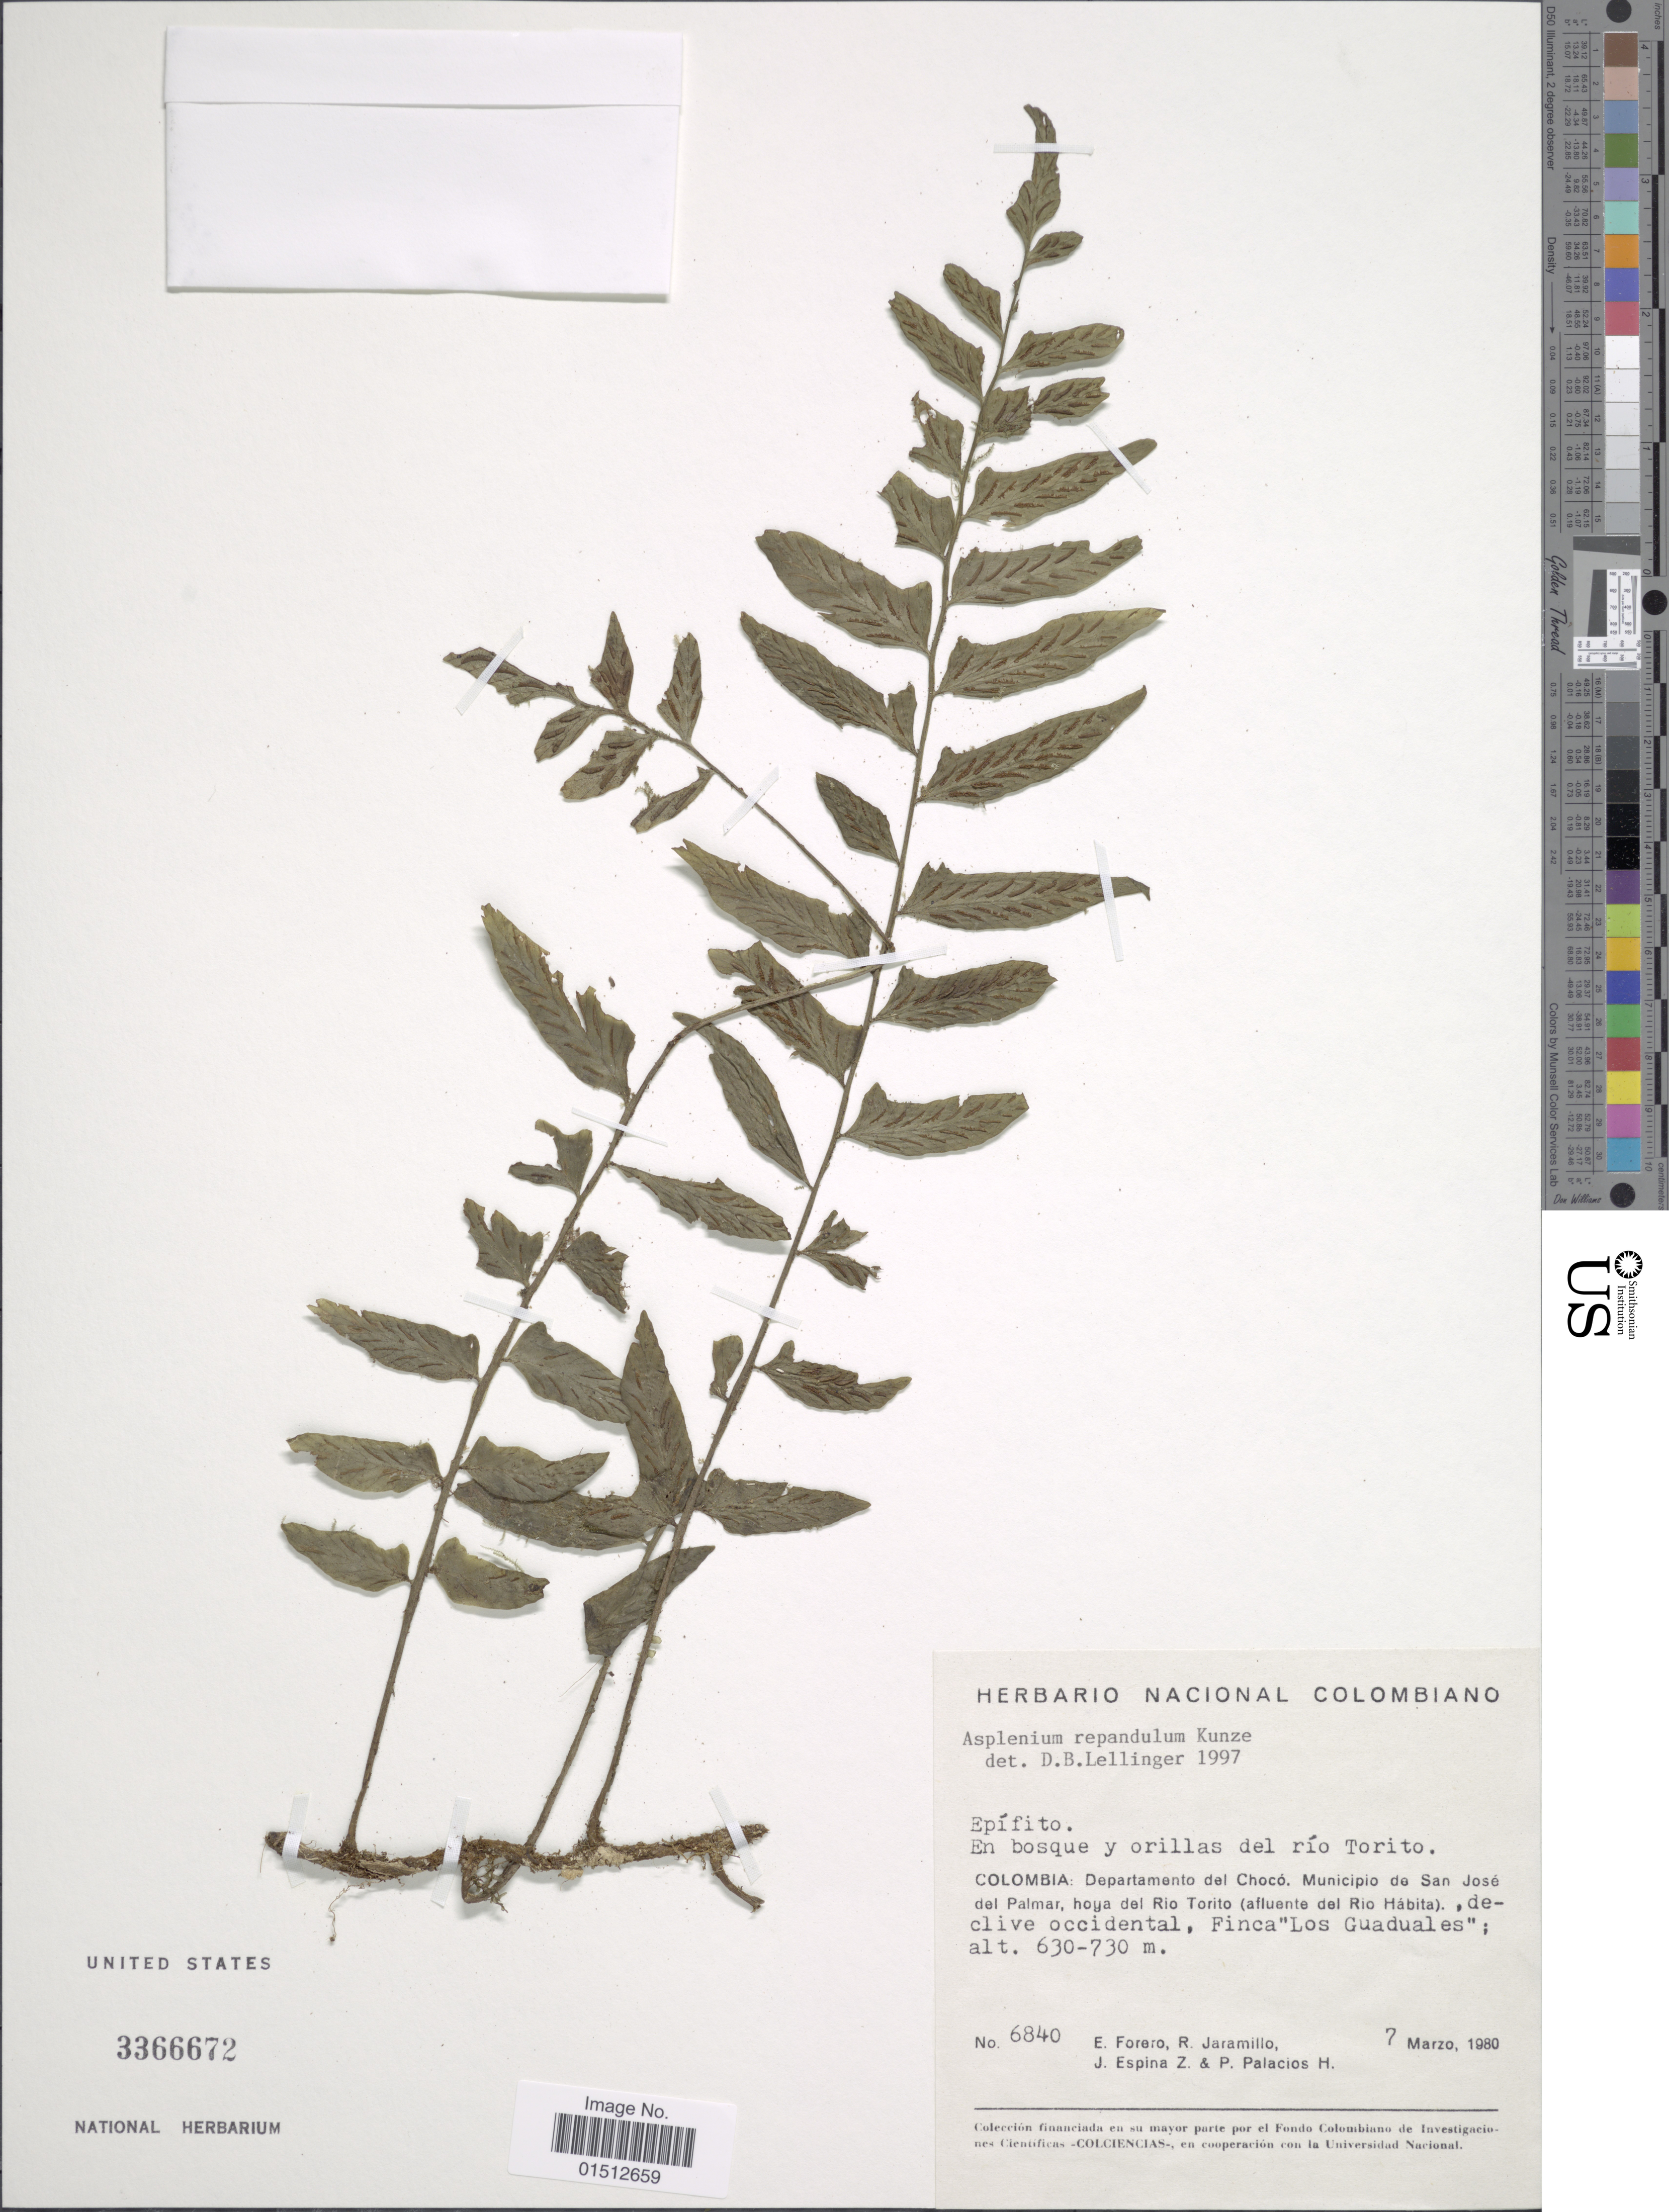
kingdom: Plantae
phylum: Tracheophyta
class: Polypodiopsida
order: Polypodiales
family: Aspleniaceae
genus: Asplenium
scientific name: Asplenium repandulum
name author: Kunze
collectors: E. Forero, R. Jaramillo M., J. Espina & P. Palacios H.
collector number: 6840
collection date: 1980-03-07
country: Colombia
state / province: Chocó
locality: Colombia: Departamento del Choco. Municipio de San Jose del Palmar, hoya del Rio Torito (afluente del Rio Habita), declive occidental, Finca "Los Guaduales".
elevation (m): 630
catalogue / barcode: US 3366672